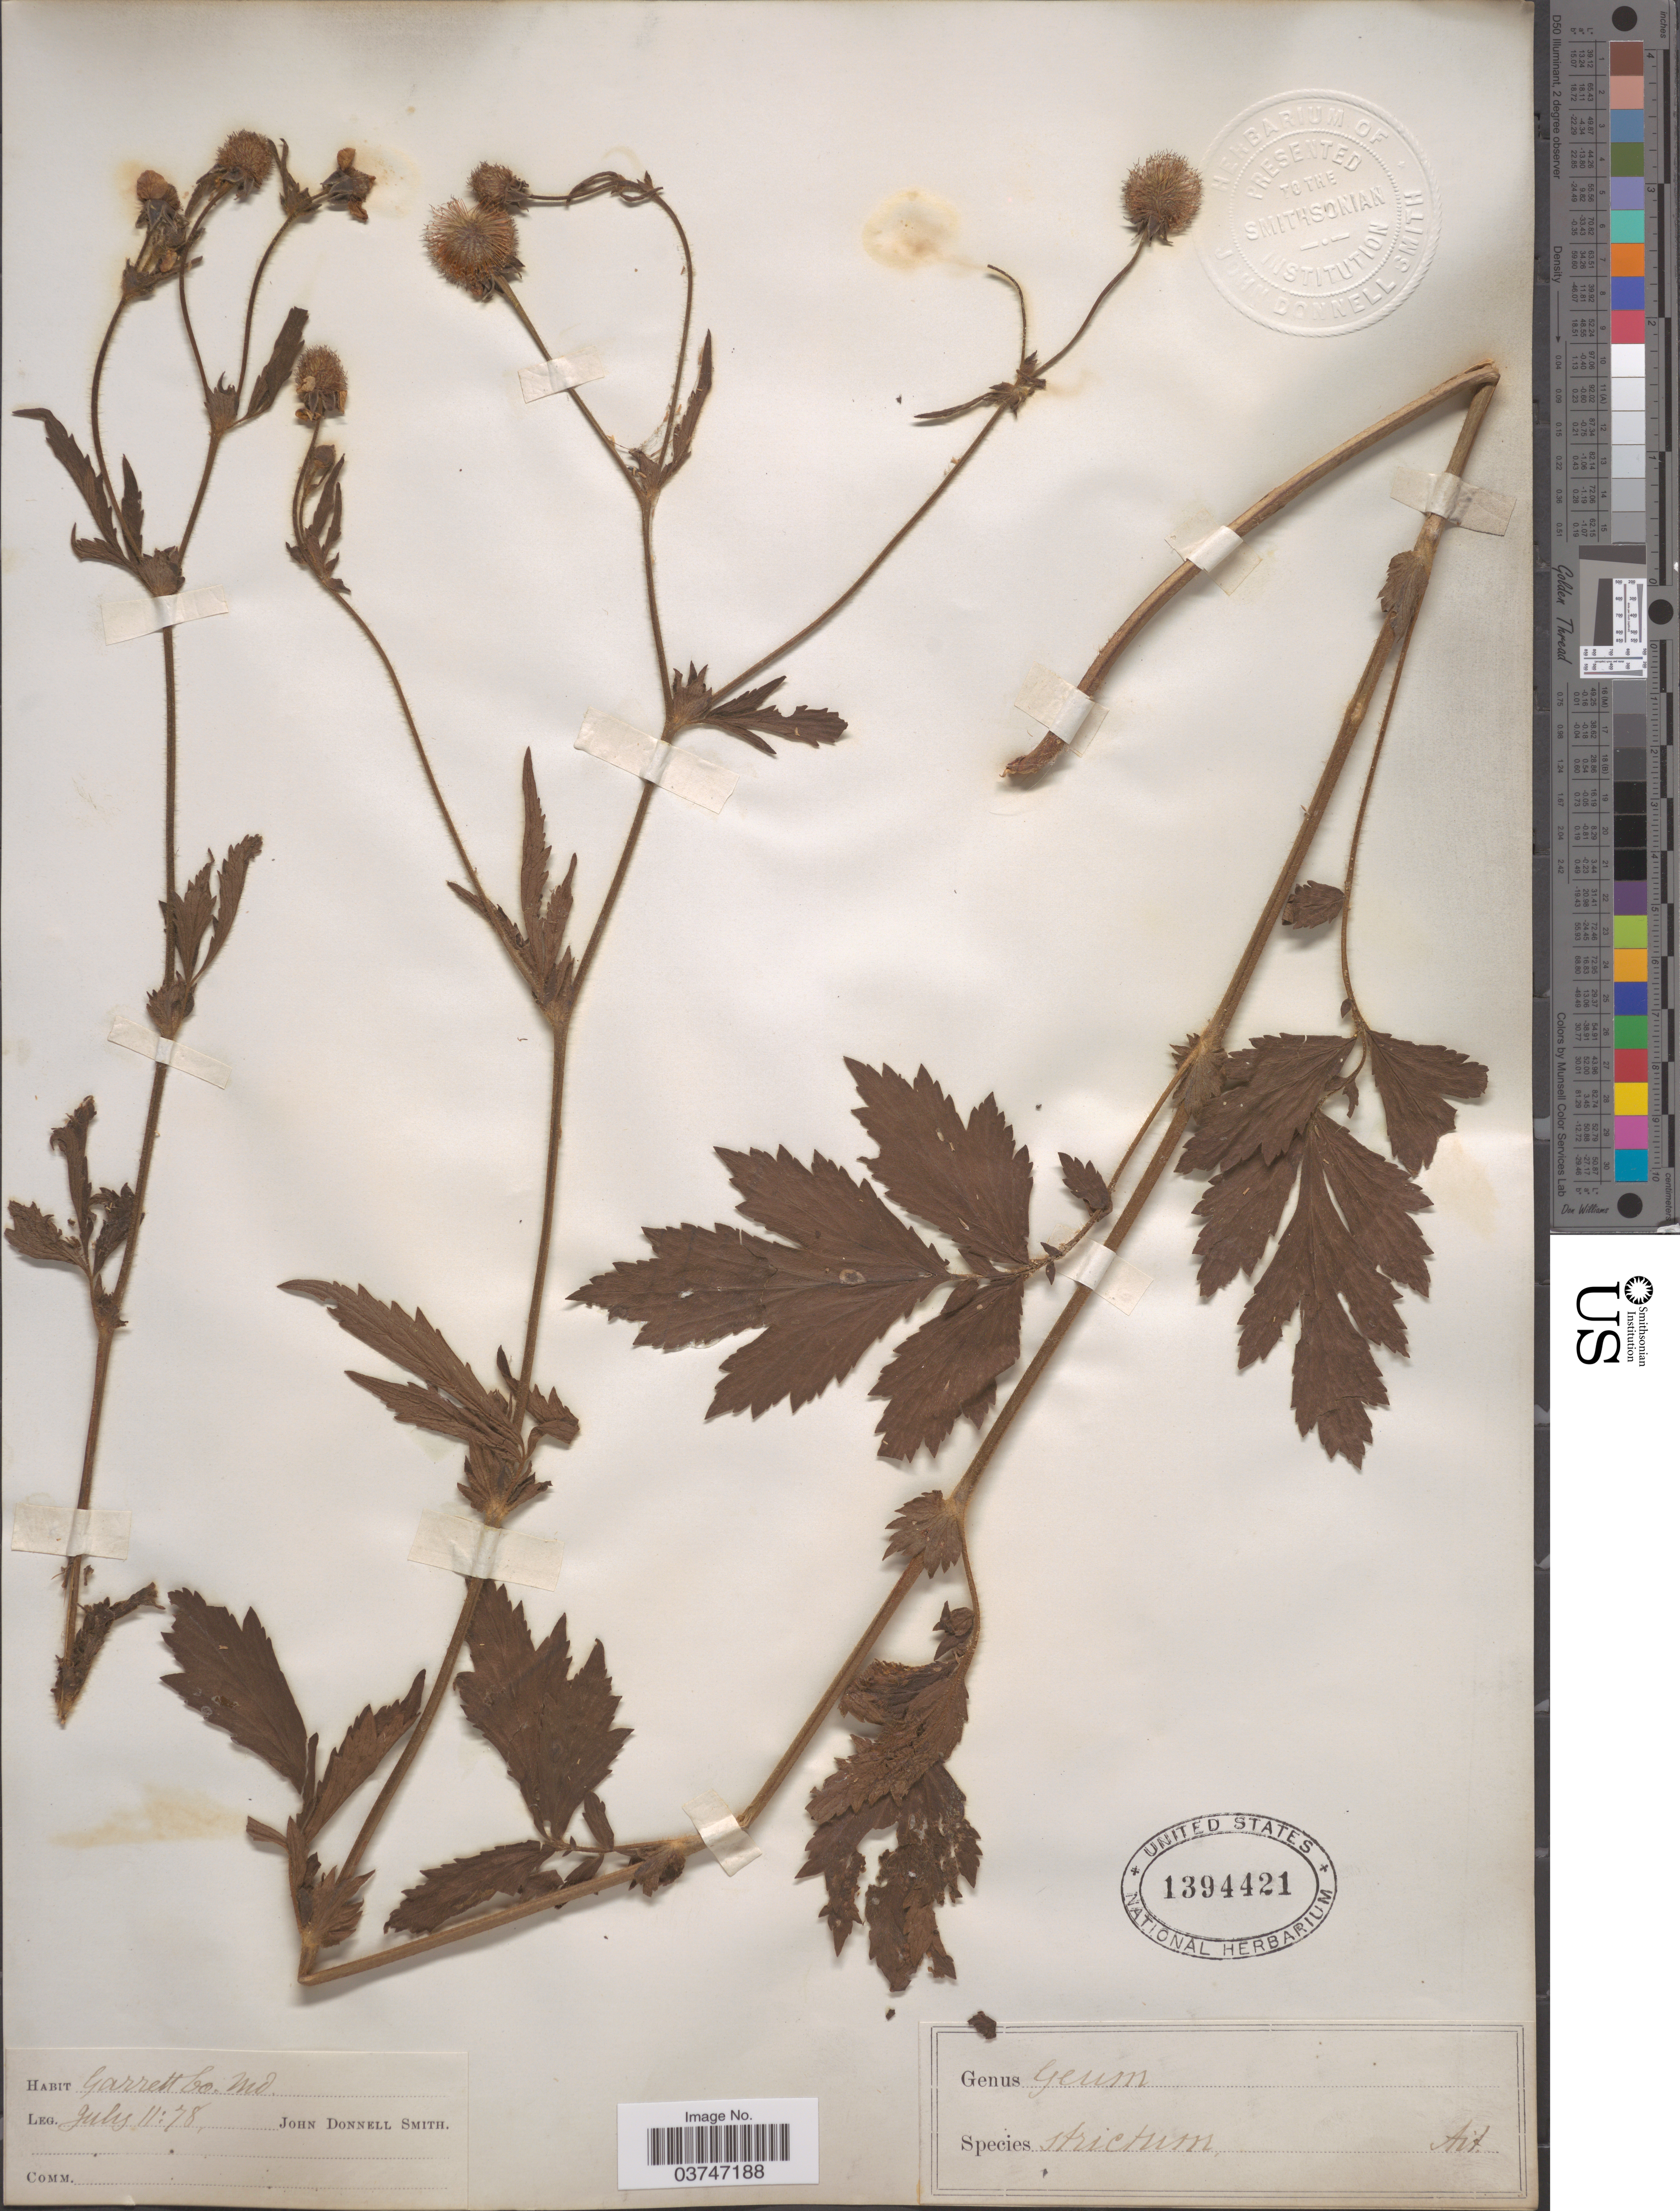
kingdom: Plantae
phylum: Tracheophyta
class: Magnoliopsida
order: Rosales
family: Rosaceae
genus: Geum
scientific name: Geum aleppicum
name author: Jacq.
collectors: J. Donnell Smith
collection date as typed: Transcribed d/m/y: 11/7/78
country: United States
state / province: Maryland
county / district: Garrett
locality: Garrett Co.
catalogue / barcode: US 1394421